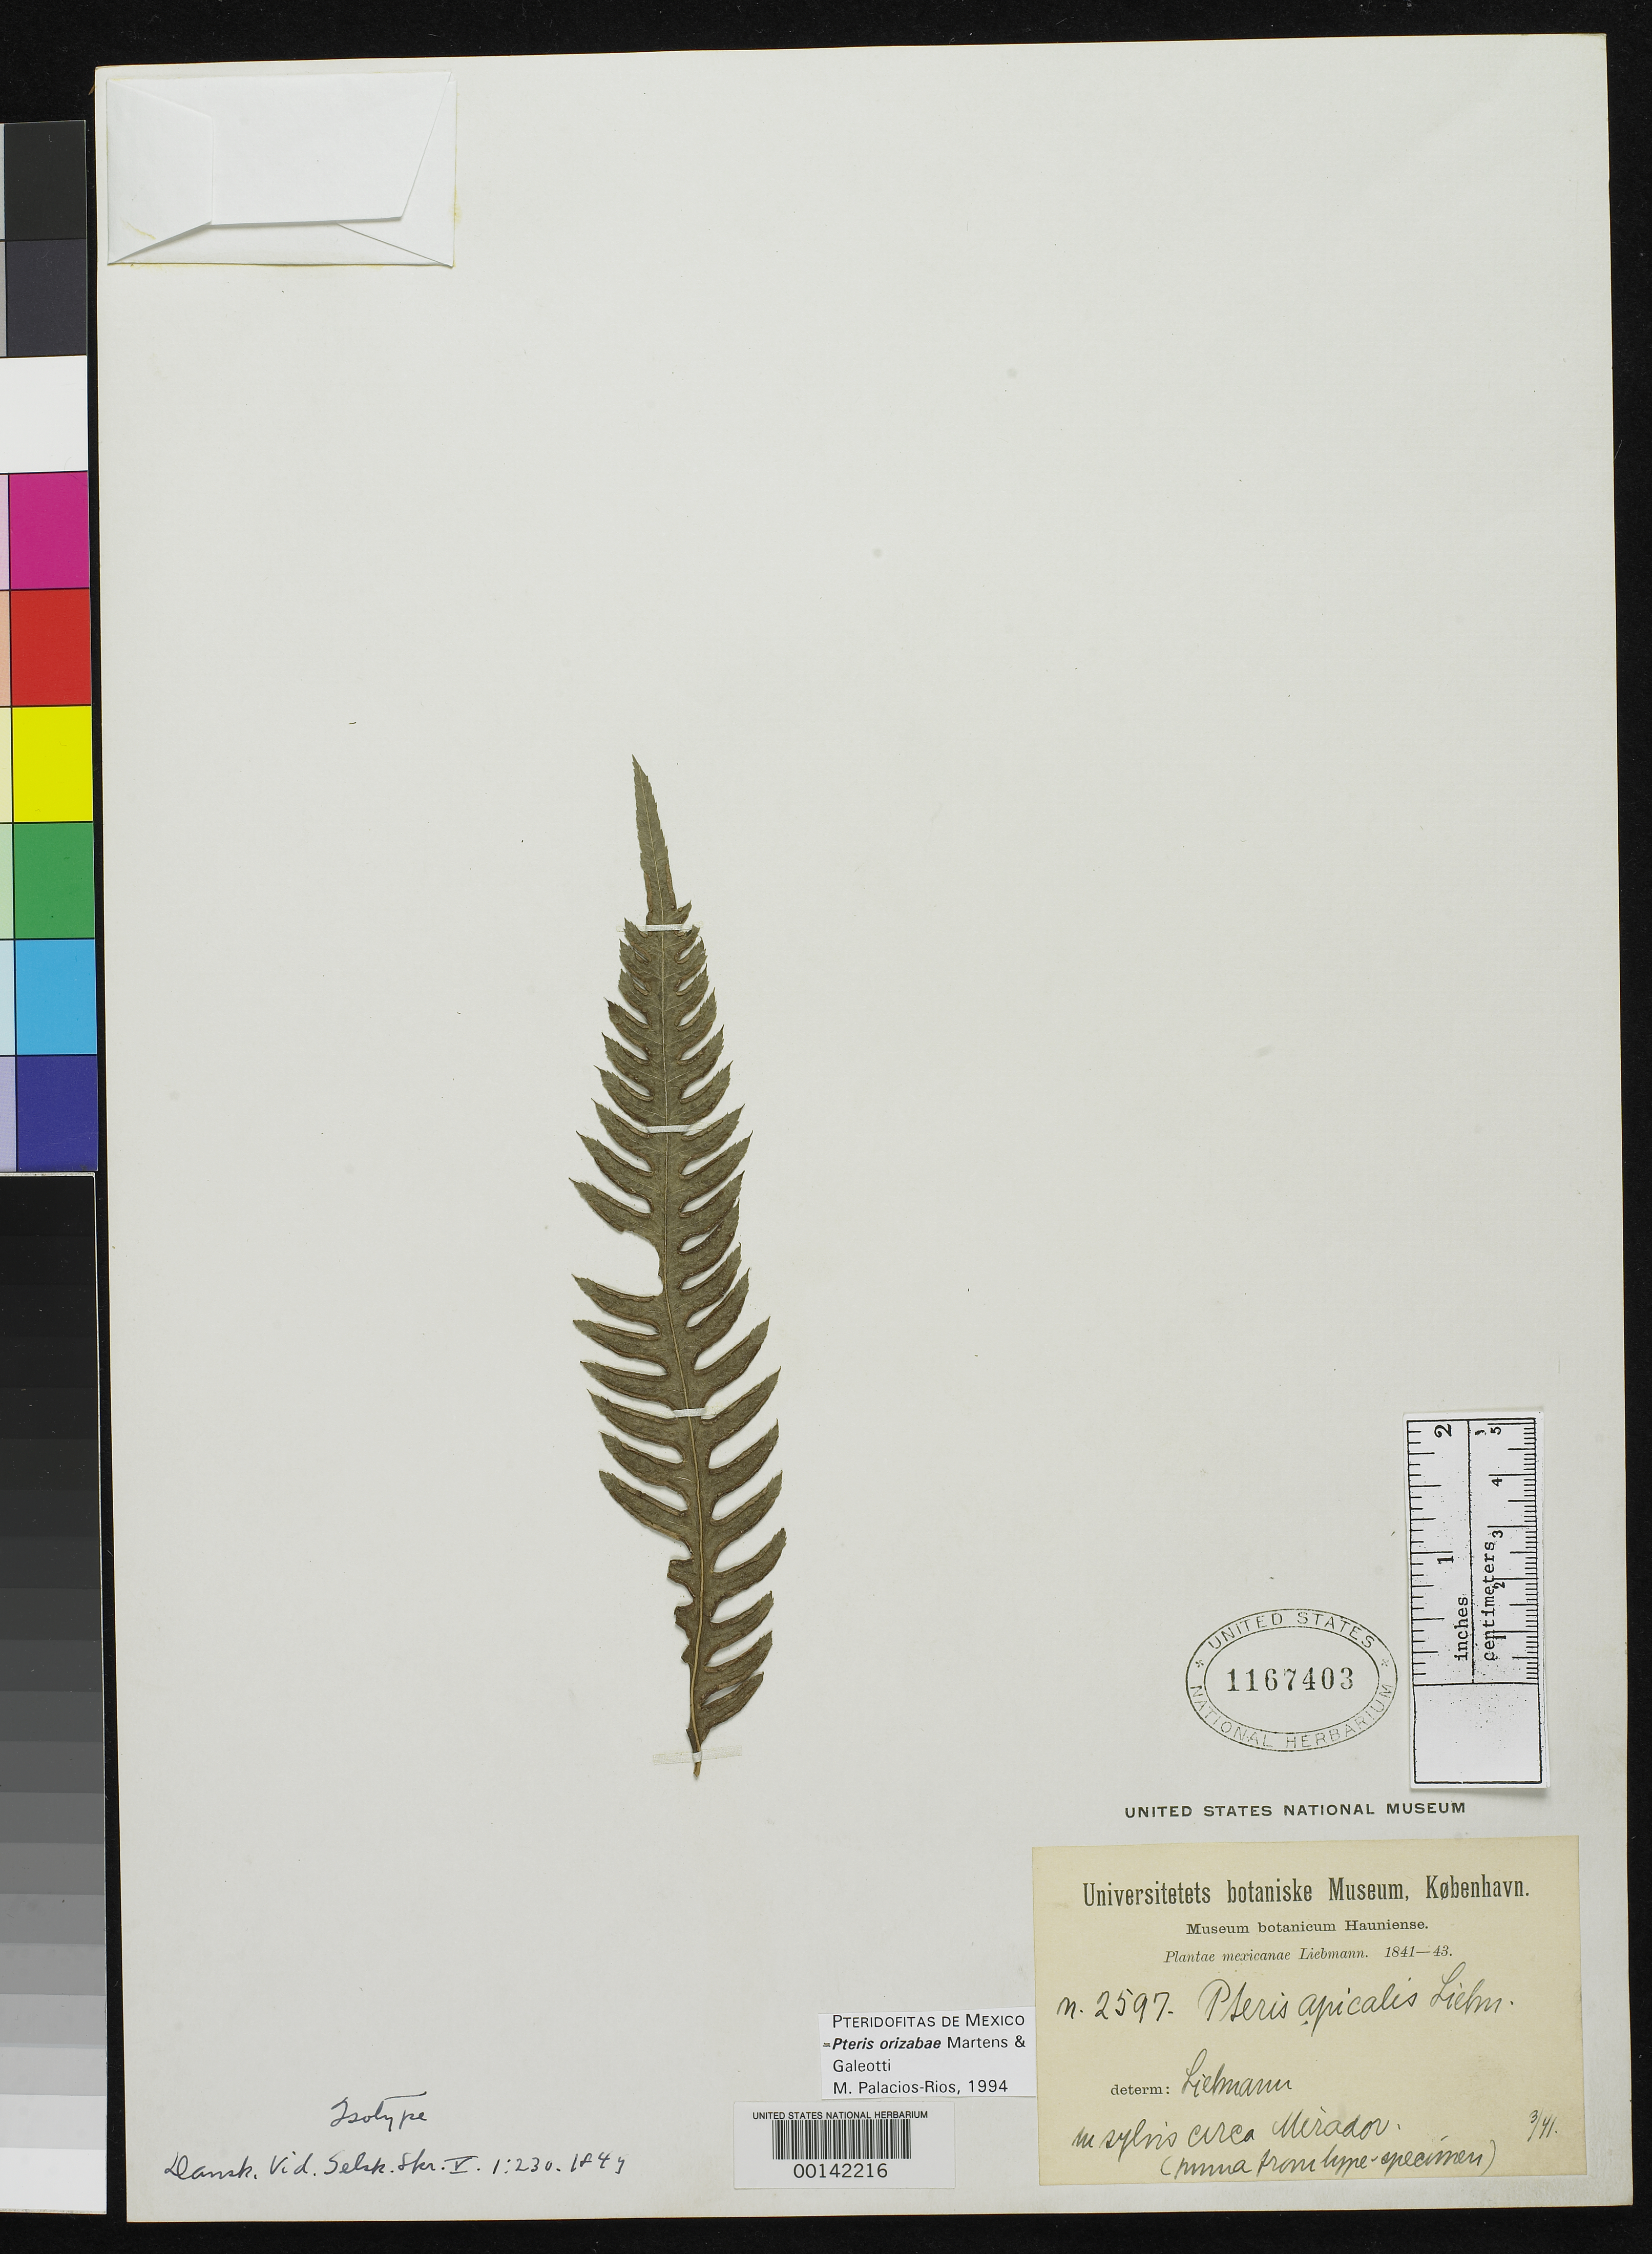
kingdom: Plantae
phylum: Tracheophyta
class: Polypodiopsida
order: Polypodiales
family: Pteridaceae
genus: Pteris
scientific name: Pteris apicalis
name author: Liebm.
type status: Type Fragment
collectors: F. M. Liebmann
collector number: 2597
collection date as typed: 1841 to -- --- 1843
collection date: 1841/1843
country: Mexico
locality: Sylvis circa Mirador [Wood(s) near Mirador].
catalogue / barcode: US 1167403